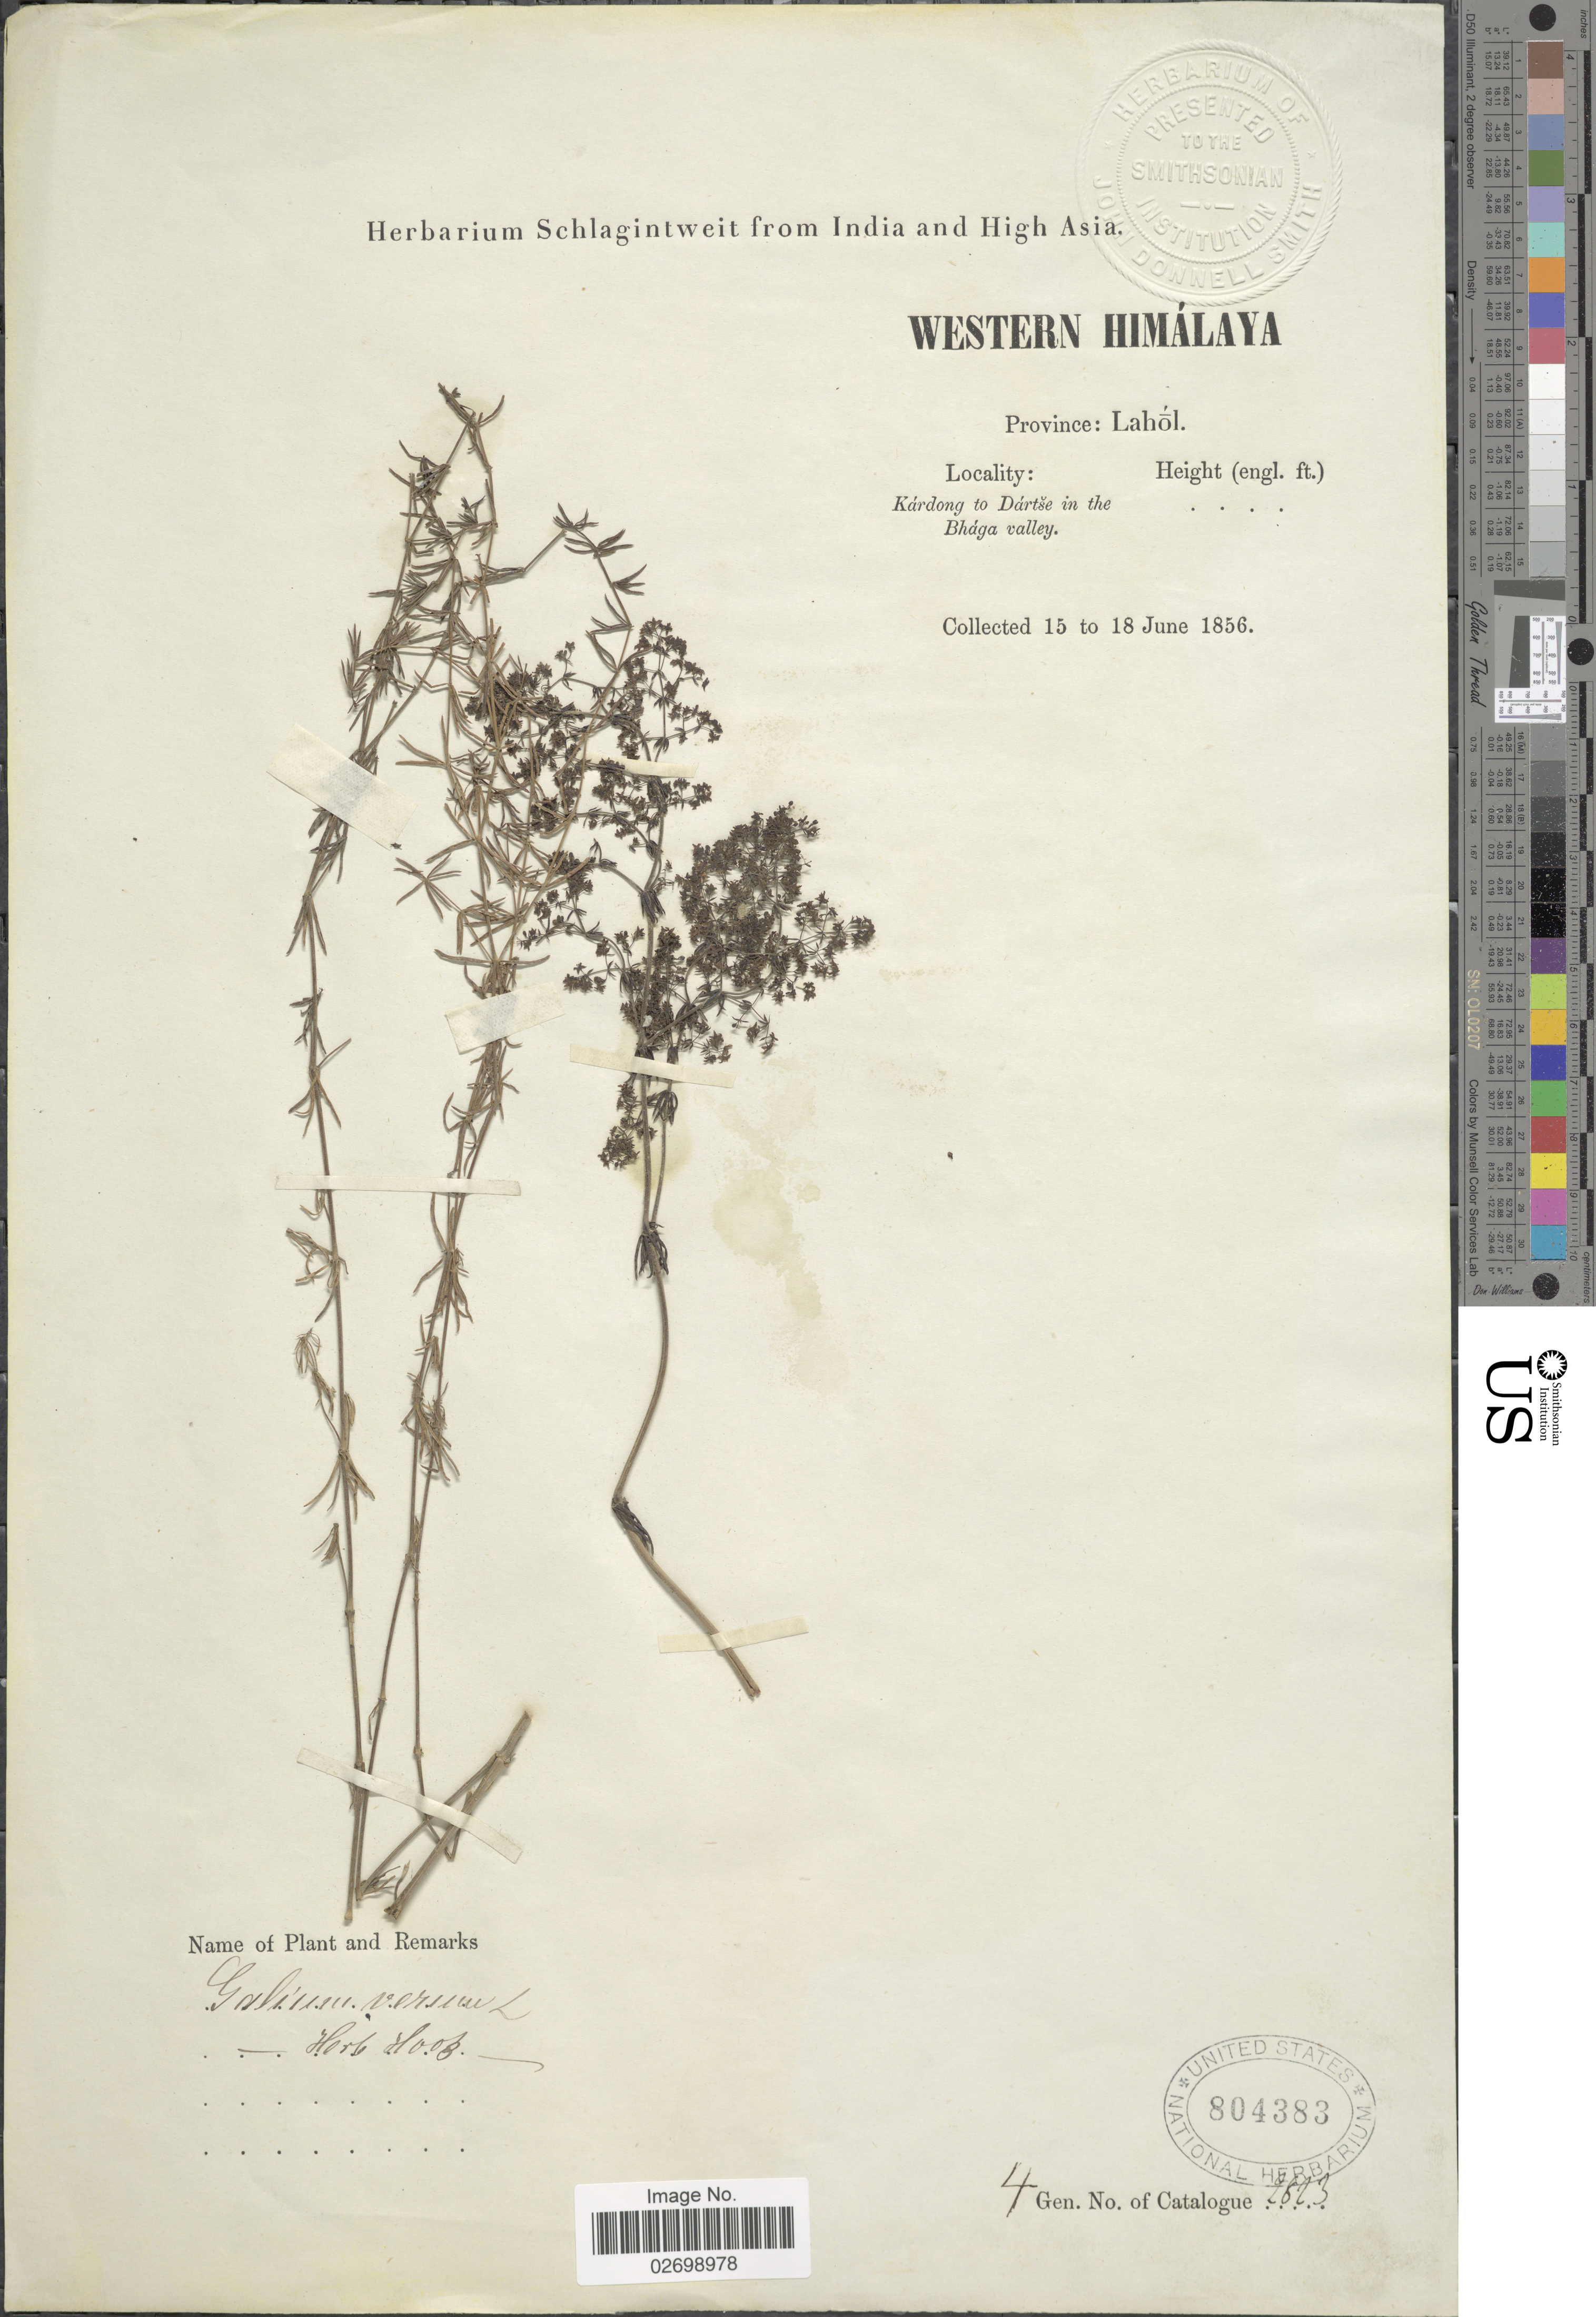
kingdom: Plantae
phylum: Tracheophyta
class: Magnoliopsida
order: Gentianales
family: Rubiaceae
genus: Galium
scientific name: Galium verum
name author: L.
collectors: ex herb. Schlagintweit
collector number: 2823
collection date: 1856-06-15/1856-06-18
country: India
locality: Western Himalaya. Kardong to Dartse in the Bhaga valley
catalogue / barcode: US 804383